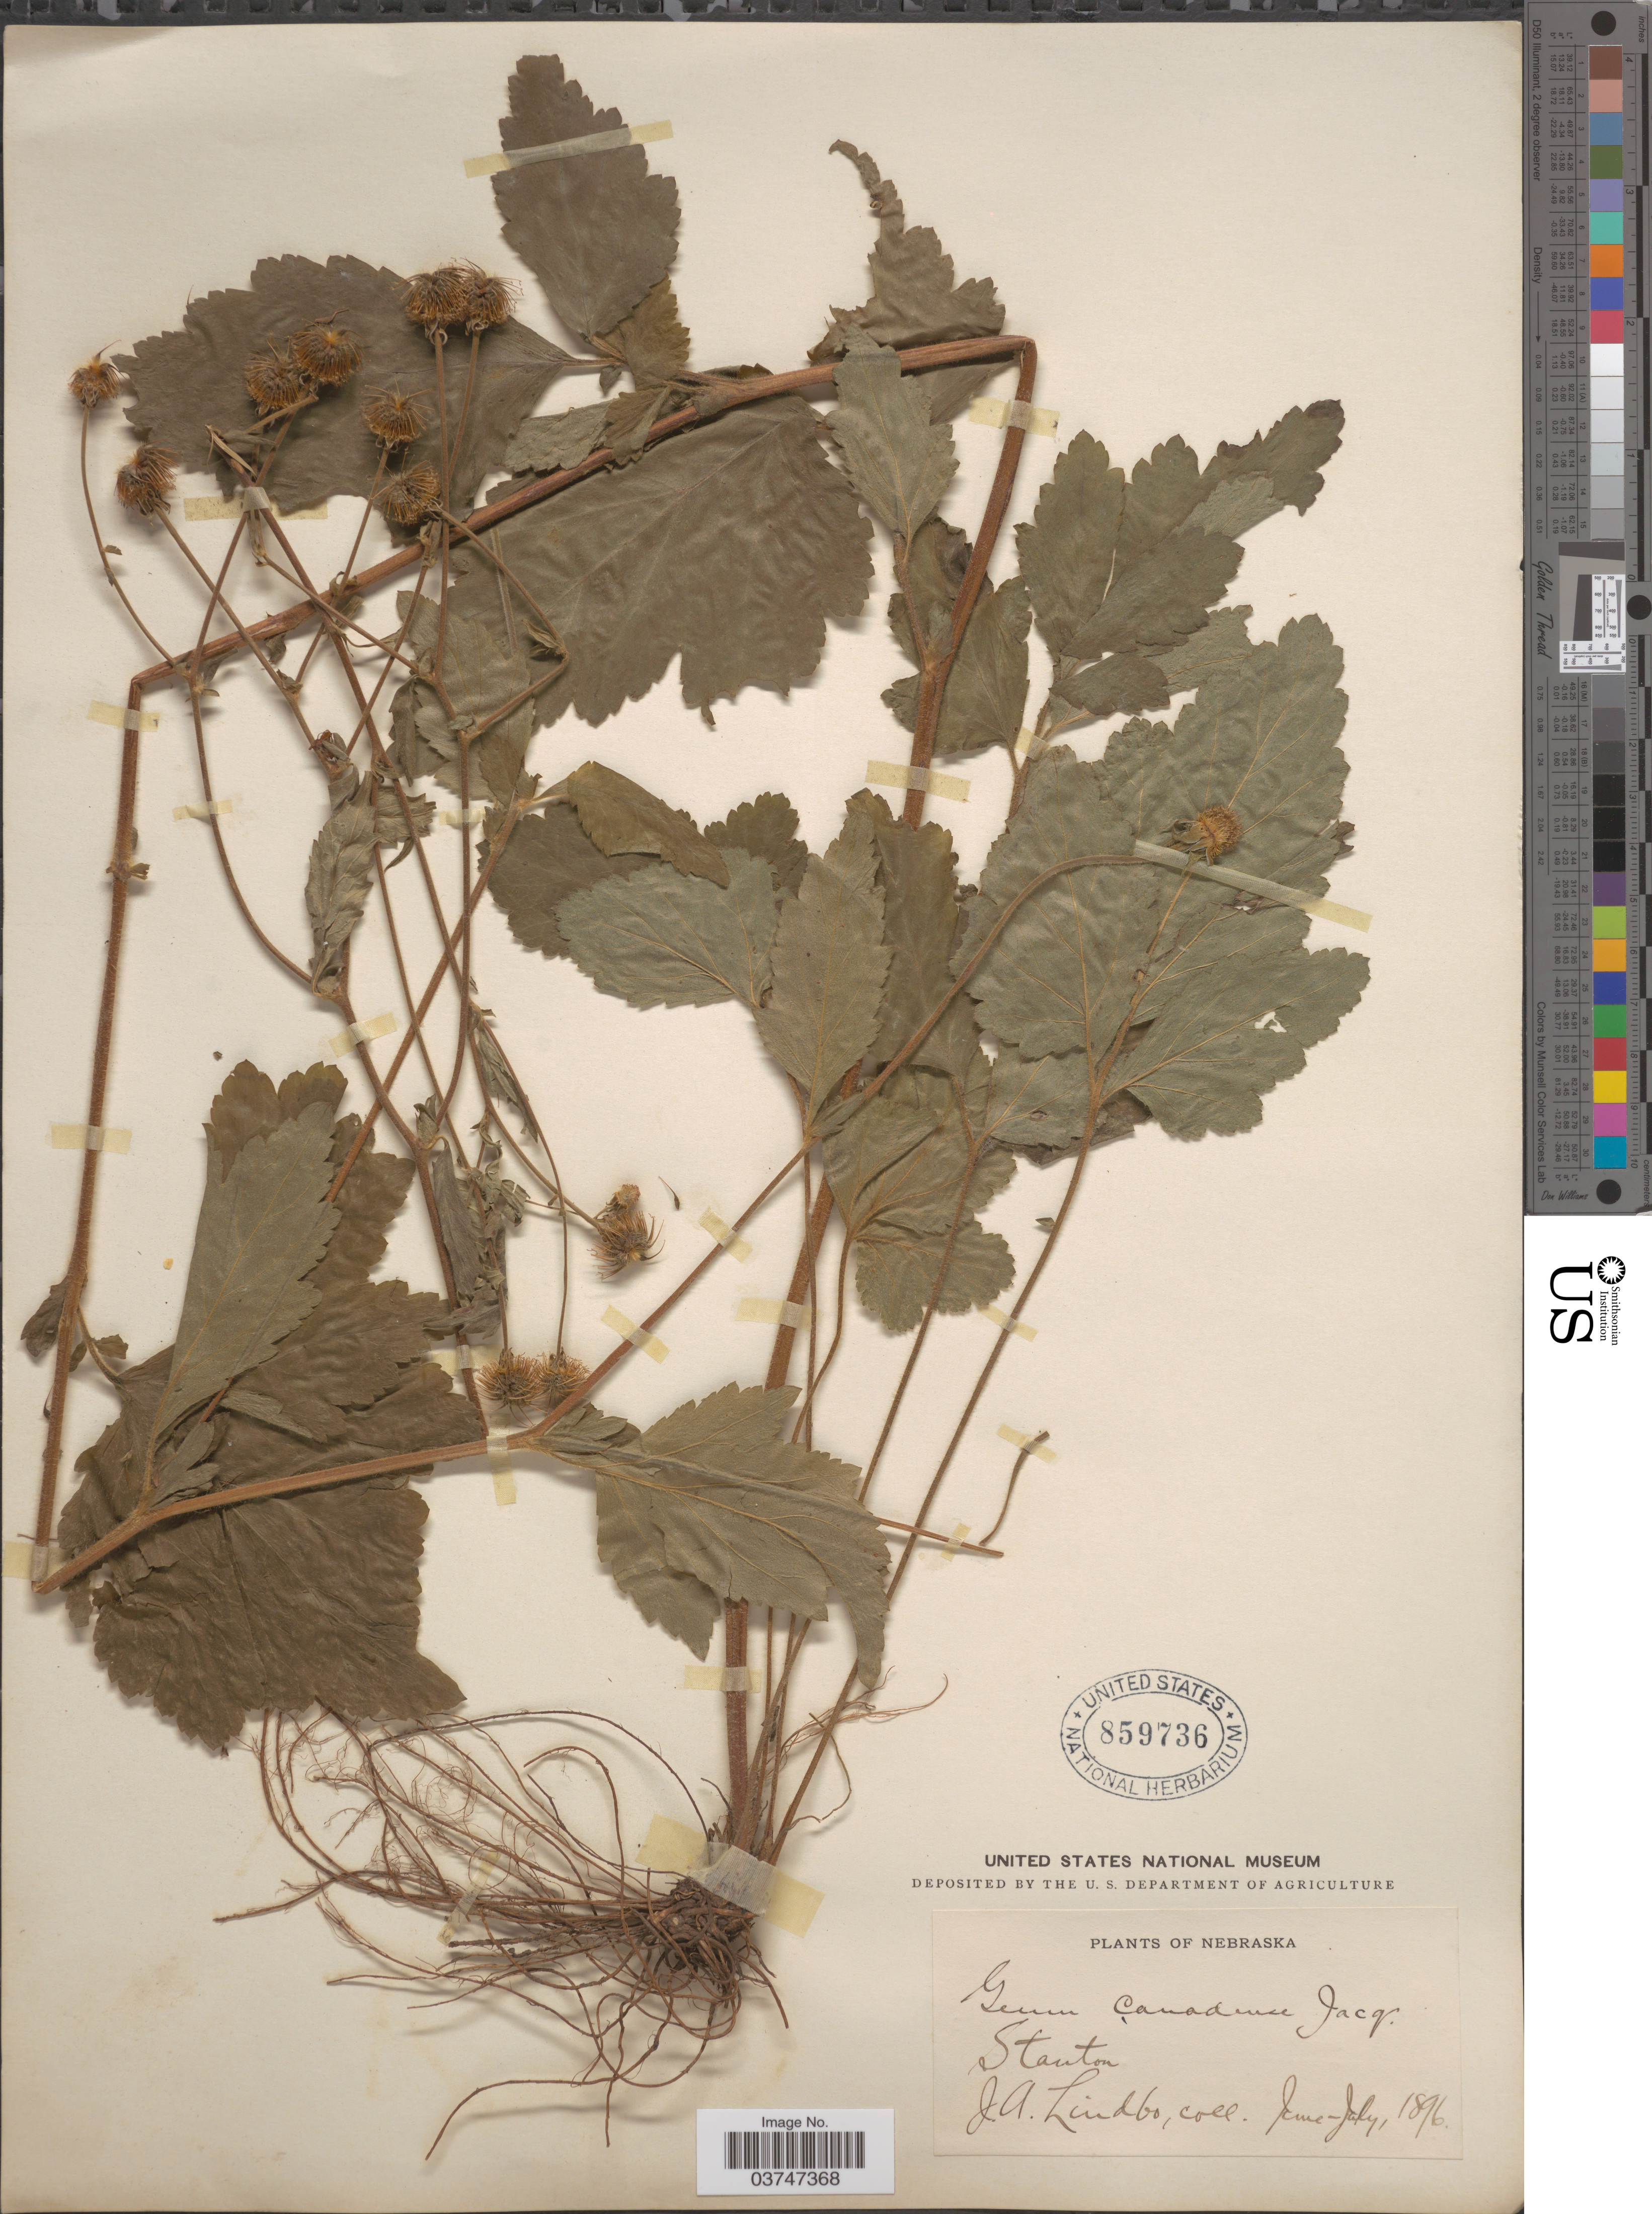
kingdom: Plantae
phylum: Tracheophyta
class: Magnoliopsida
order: Rosales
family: Rosaceae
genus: Geum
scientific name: Geum canadense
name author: Jacq.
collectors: J. Lindbo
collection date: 1896-06/1896-07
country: United States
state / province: Nebraska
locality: Stanton.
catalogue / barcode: US 859736